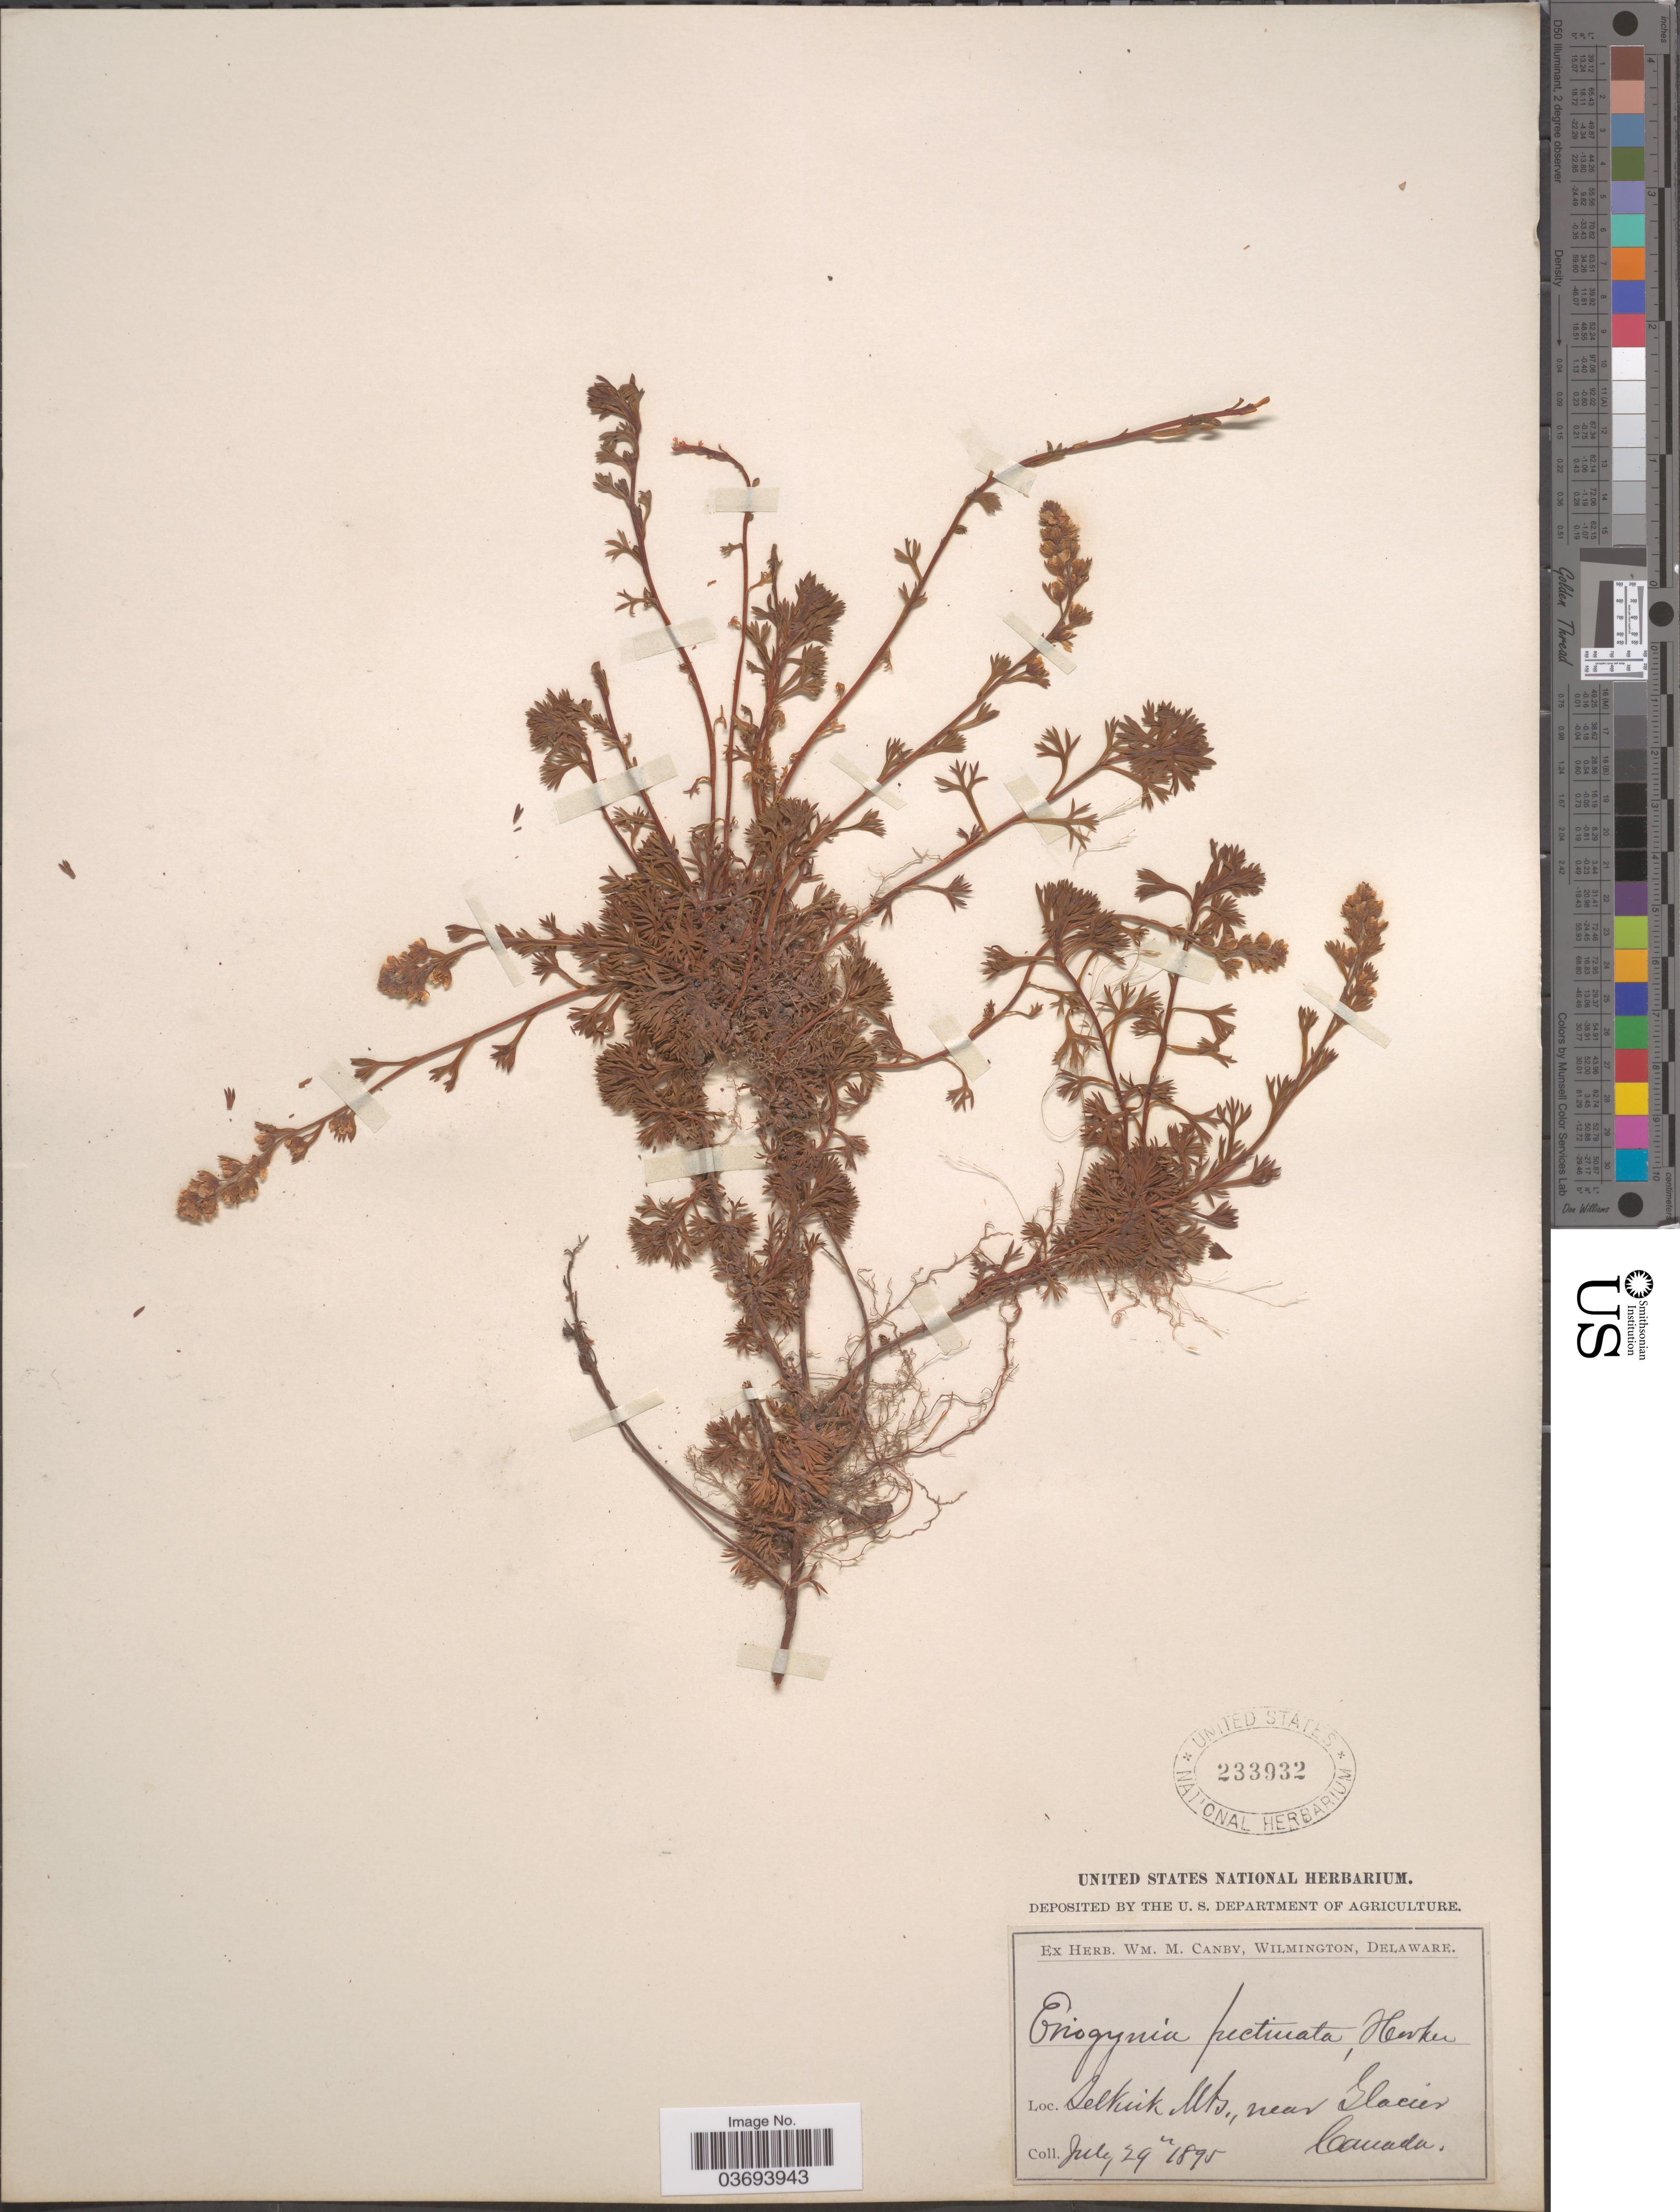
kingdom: Plantae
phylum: Tracheophyta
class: Magnoliopsida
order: Rosales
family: Rosaceae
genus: Luetkea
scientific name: Luetkea pectinata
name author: (Pursh) Kuntze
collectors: ex herb. W.M. Canby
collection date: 1895-07-29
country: Canada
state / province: British Columbia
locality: Selkirk Mts., near Glacier.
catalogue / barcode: US 233932